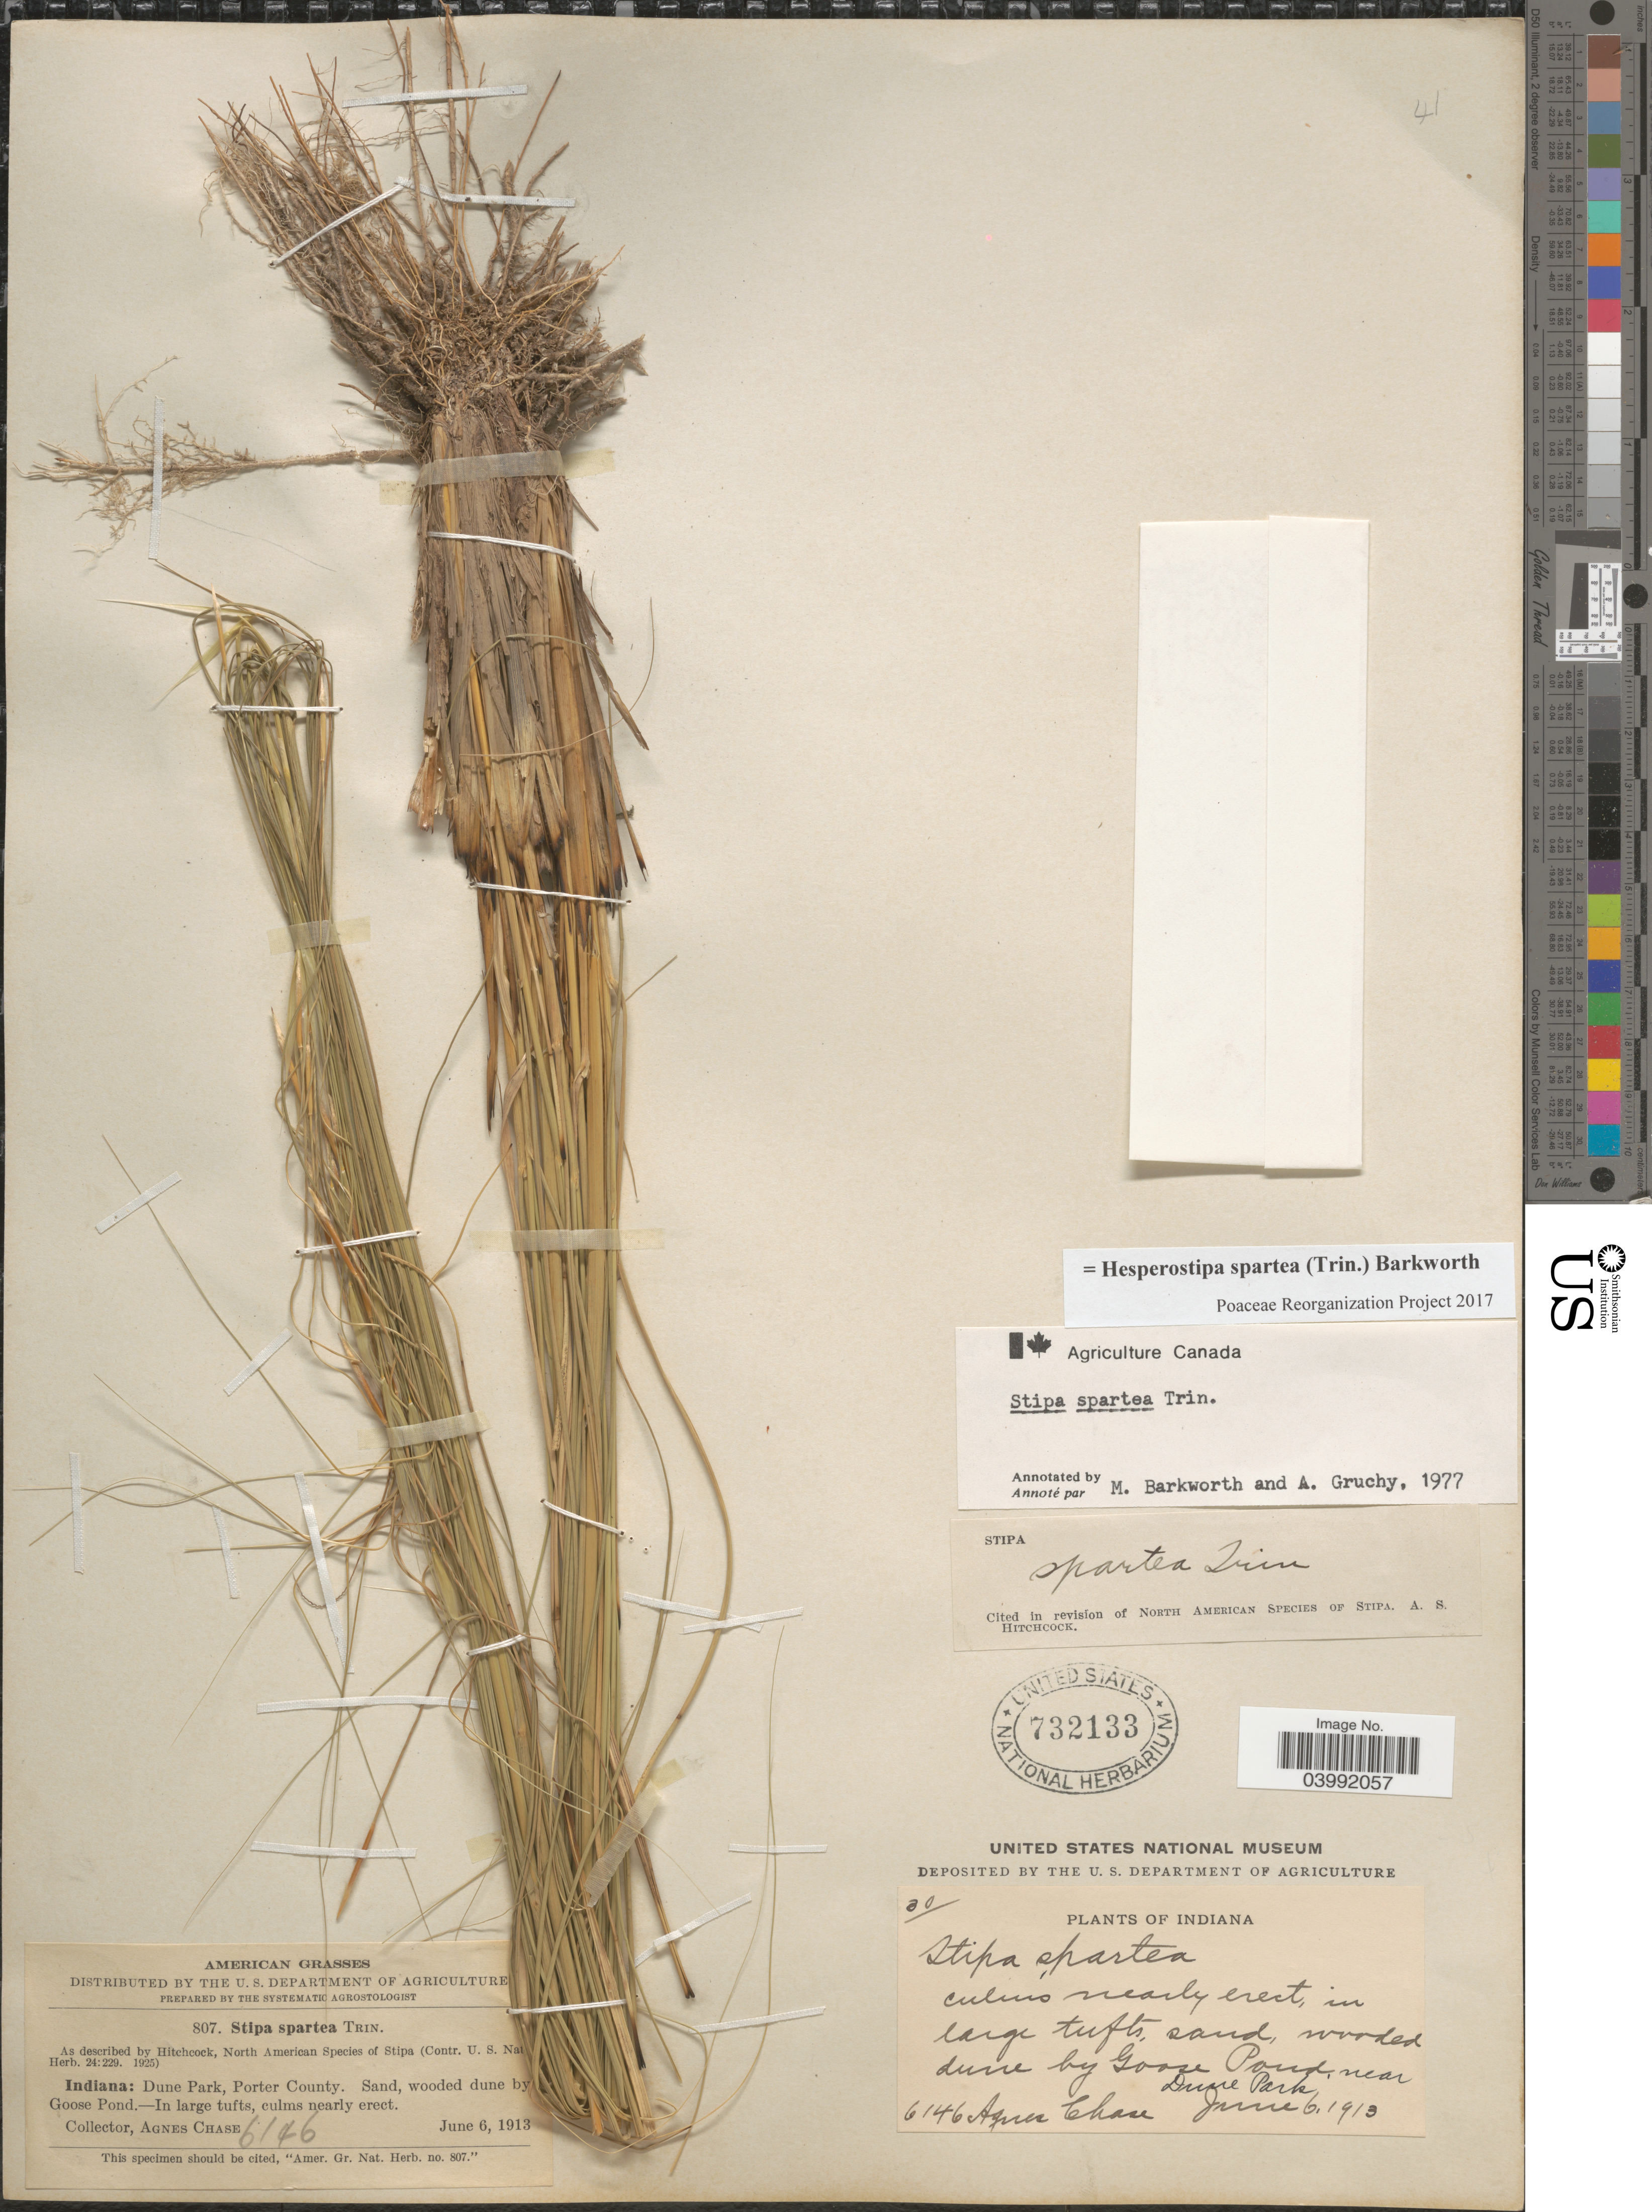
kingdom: Plantae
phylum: Tracheophyta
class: Liliopsida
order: Poales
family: Poaceae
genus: Hesperostipa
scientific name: Hesperostipa spartea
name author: (Trin.) Barkworth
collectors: A. Chase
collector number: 6146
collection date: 1913-06-06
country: United States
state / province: Indiana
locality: Dune Park, Porter County. Sand, wooded dune by Goose Pond.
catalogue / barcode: US 732133